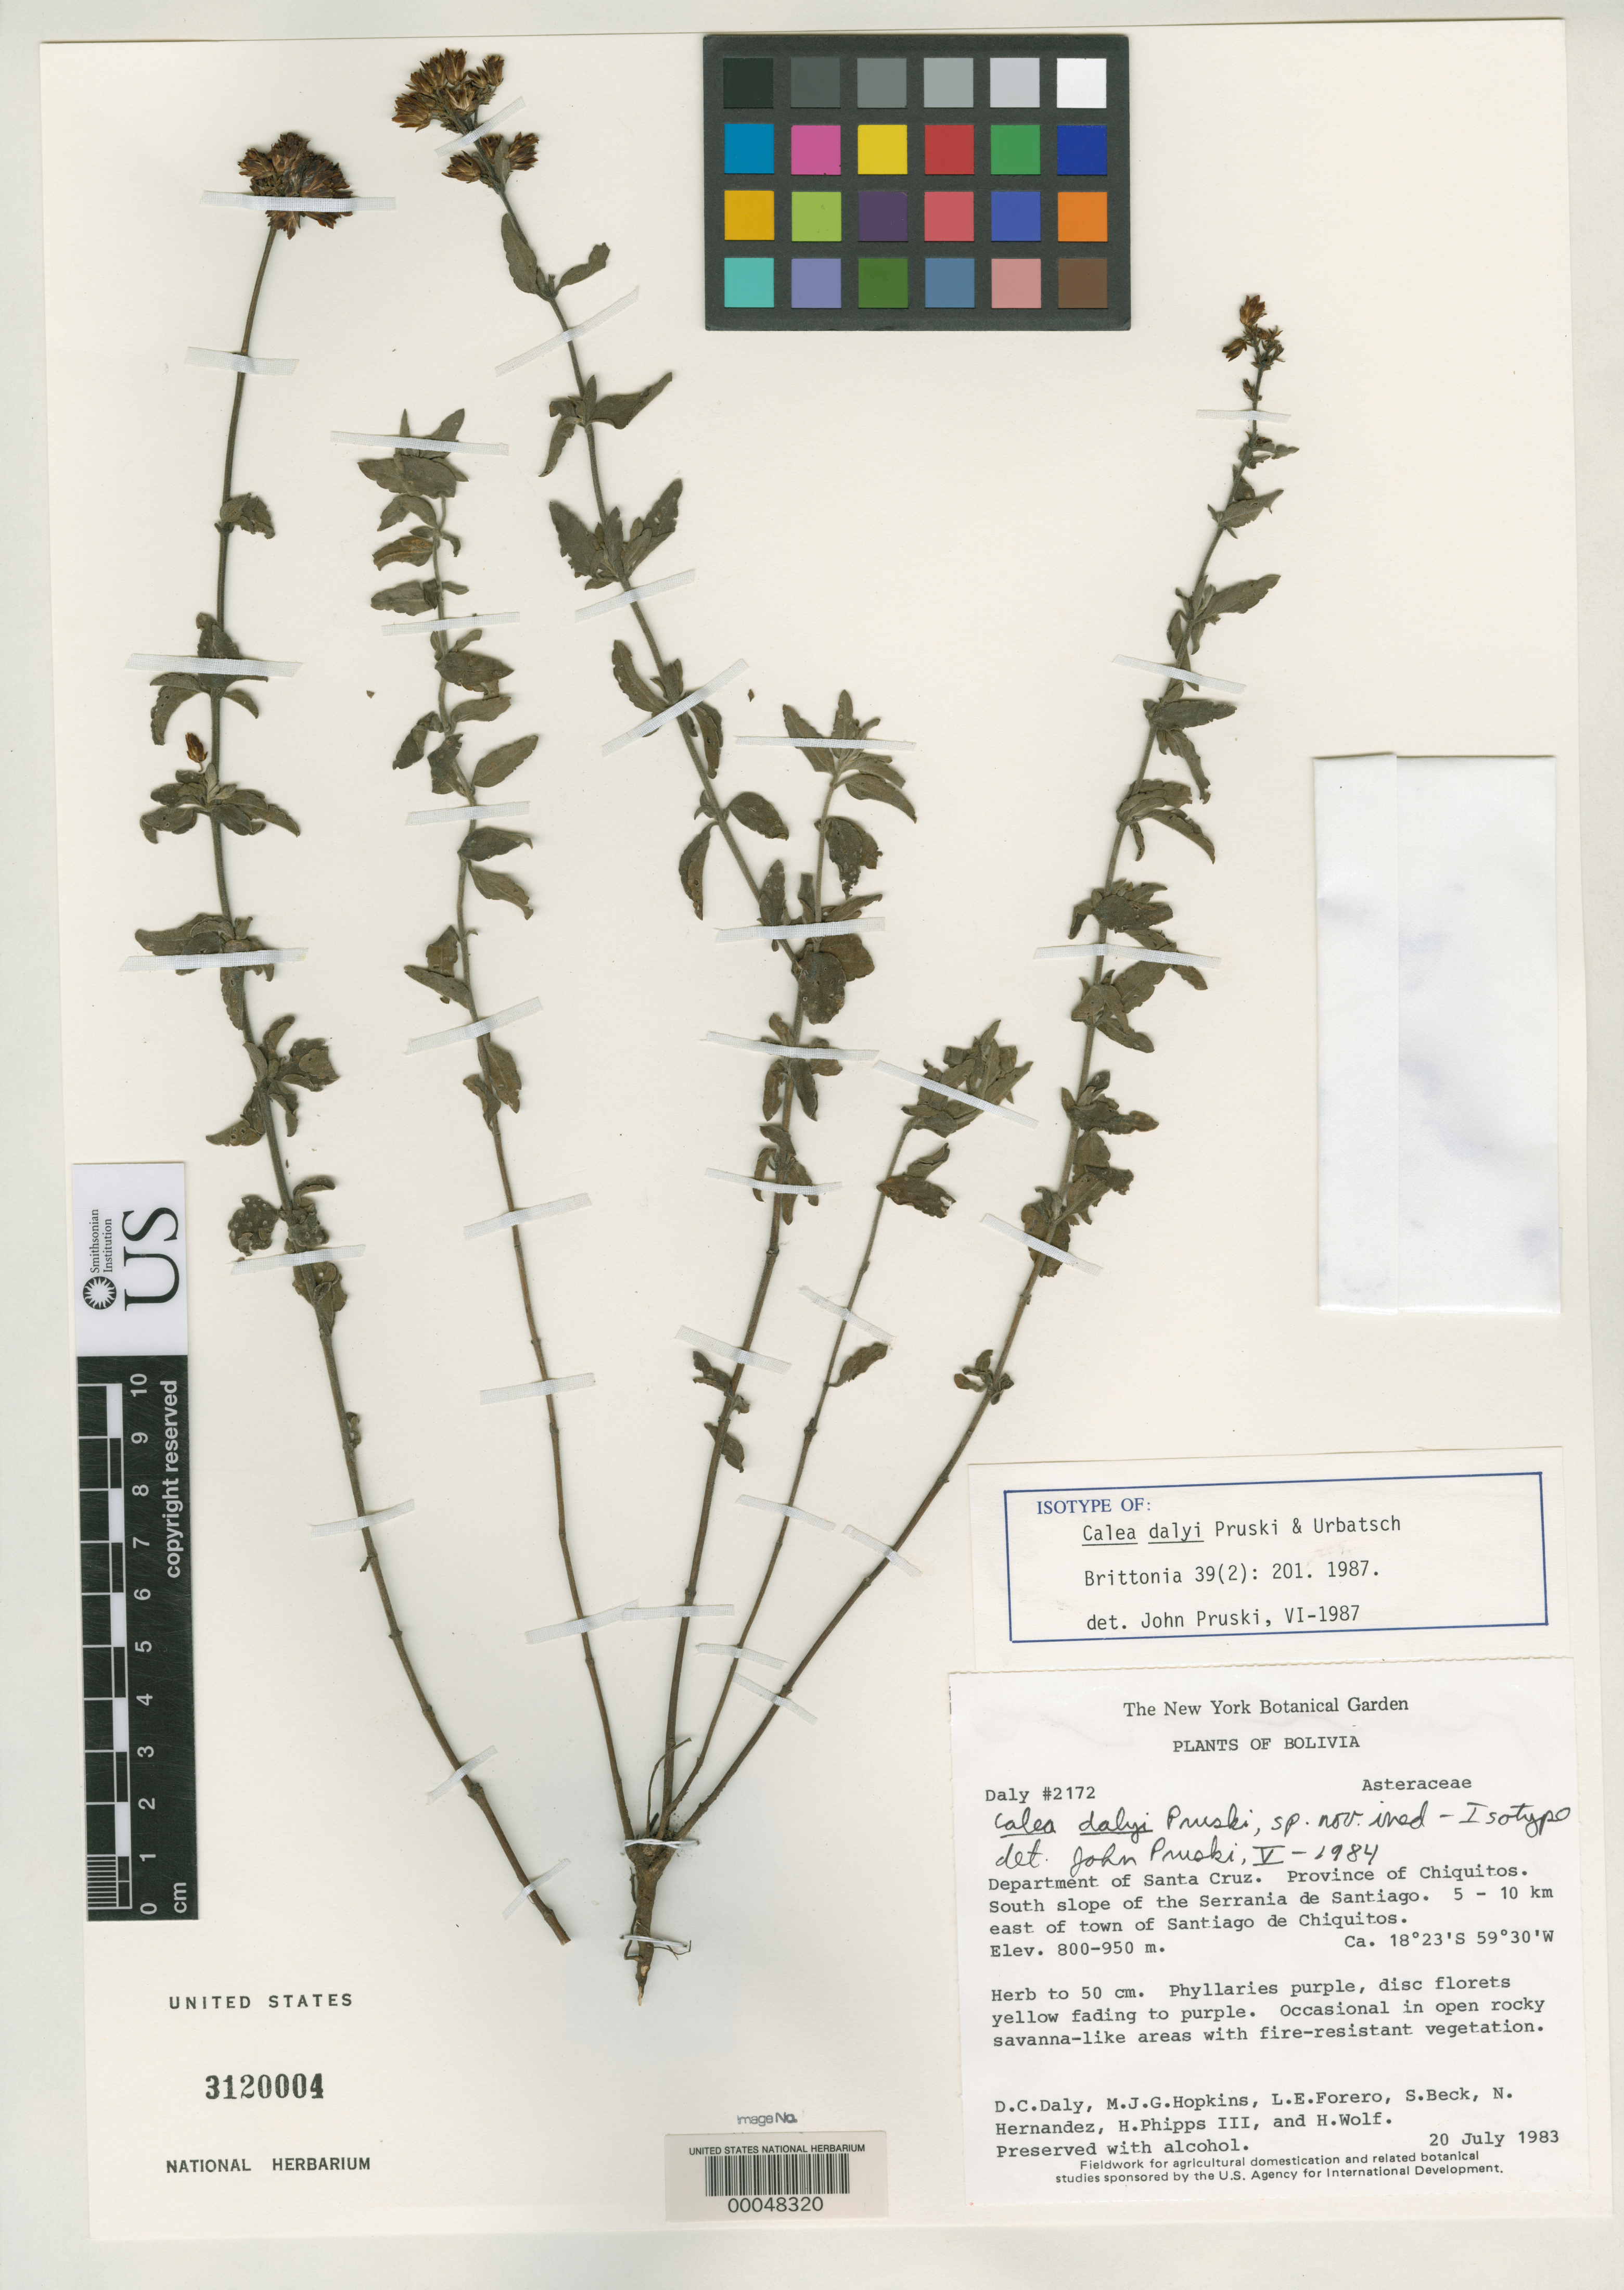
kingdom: Plantae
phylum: Tracheophyta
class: Magnoliopsida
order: Asterales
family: Asteraceae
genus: Calea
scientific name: Calea dalyi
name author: Pruski &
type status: Isotype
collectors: D. C. Daly et al.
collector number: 2172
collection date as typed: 20 Jul 1983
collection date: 1983-07-20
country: Bolivia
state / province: Santa Cruz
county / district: Chiquitos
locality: Department of Santa Cruz. Province of Chiquitos. South slope of the Serrania de Santiago; 5-10 km east of town of Santiago de Chiquitos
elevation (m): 800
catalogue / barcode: US 3120004